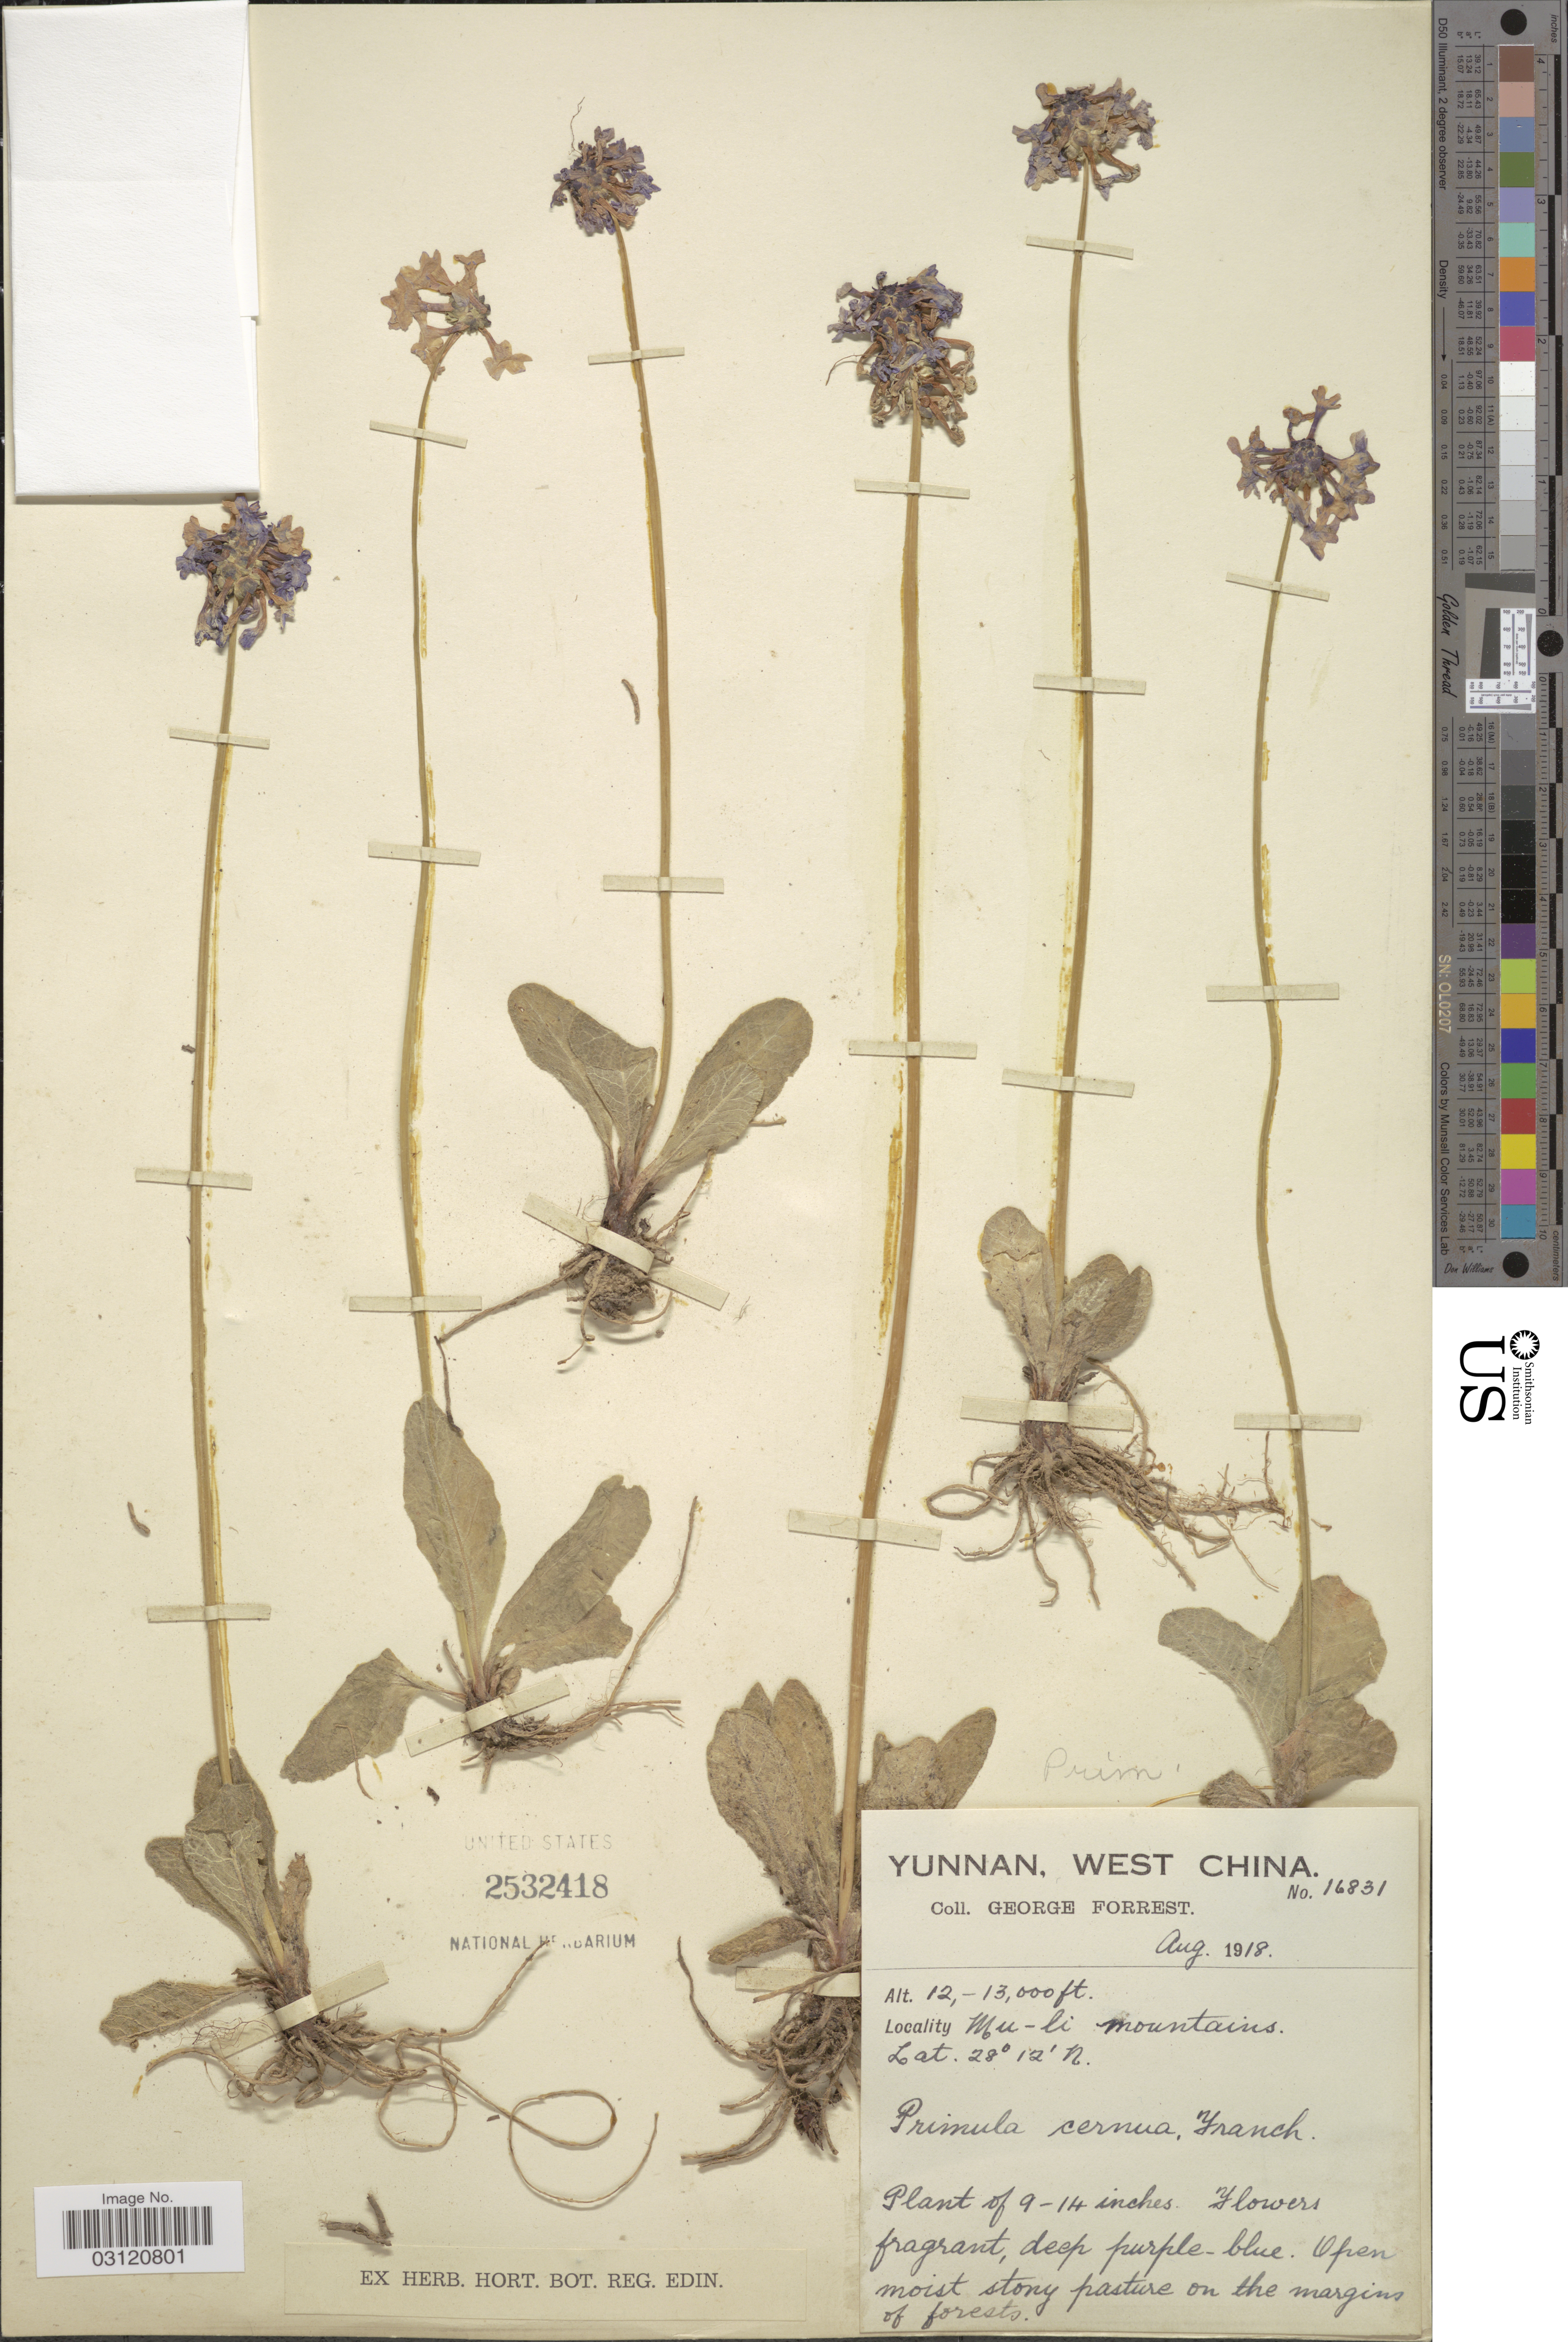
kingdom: Plantae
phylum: Tracheophyta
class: Magnoliopsida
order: Ericales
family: Primulaceae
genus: Primula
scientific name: Primula cernua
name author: Franch.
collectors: G. Forrest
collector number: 16831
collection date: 1918-08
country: China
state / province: Yunnan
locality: West China. Mu-li mountains.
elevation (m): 3658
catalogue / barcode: US 2532418